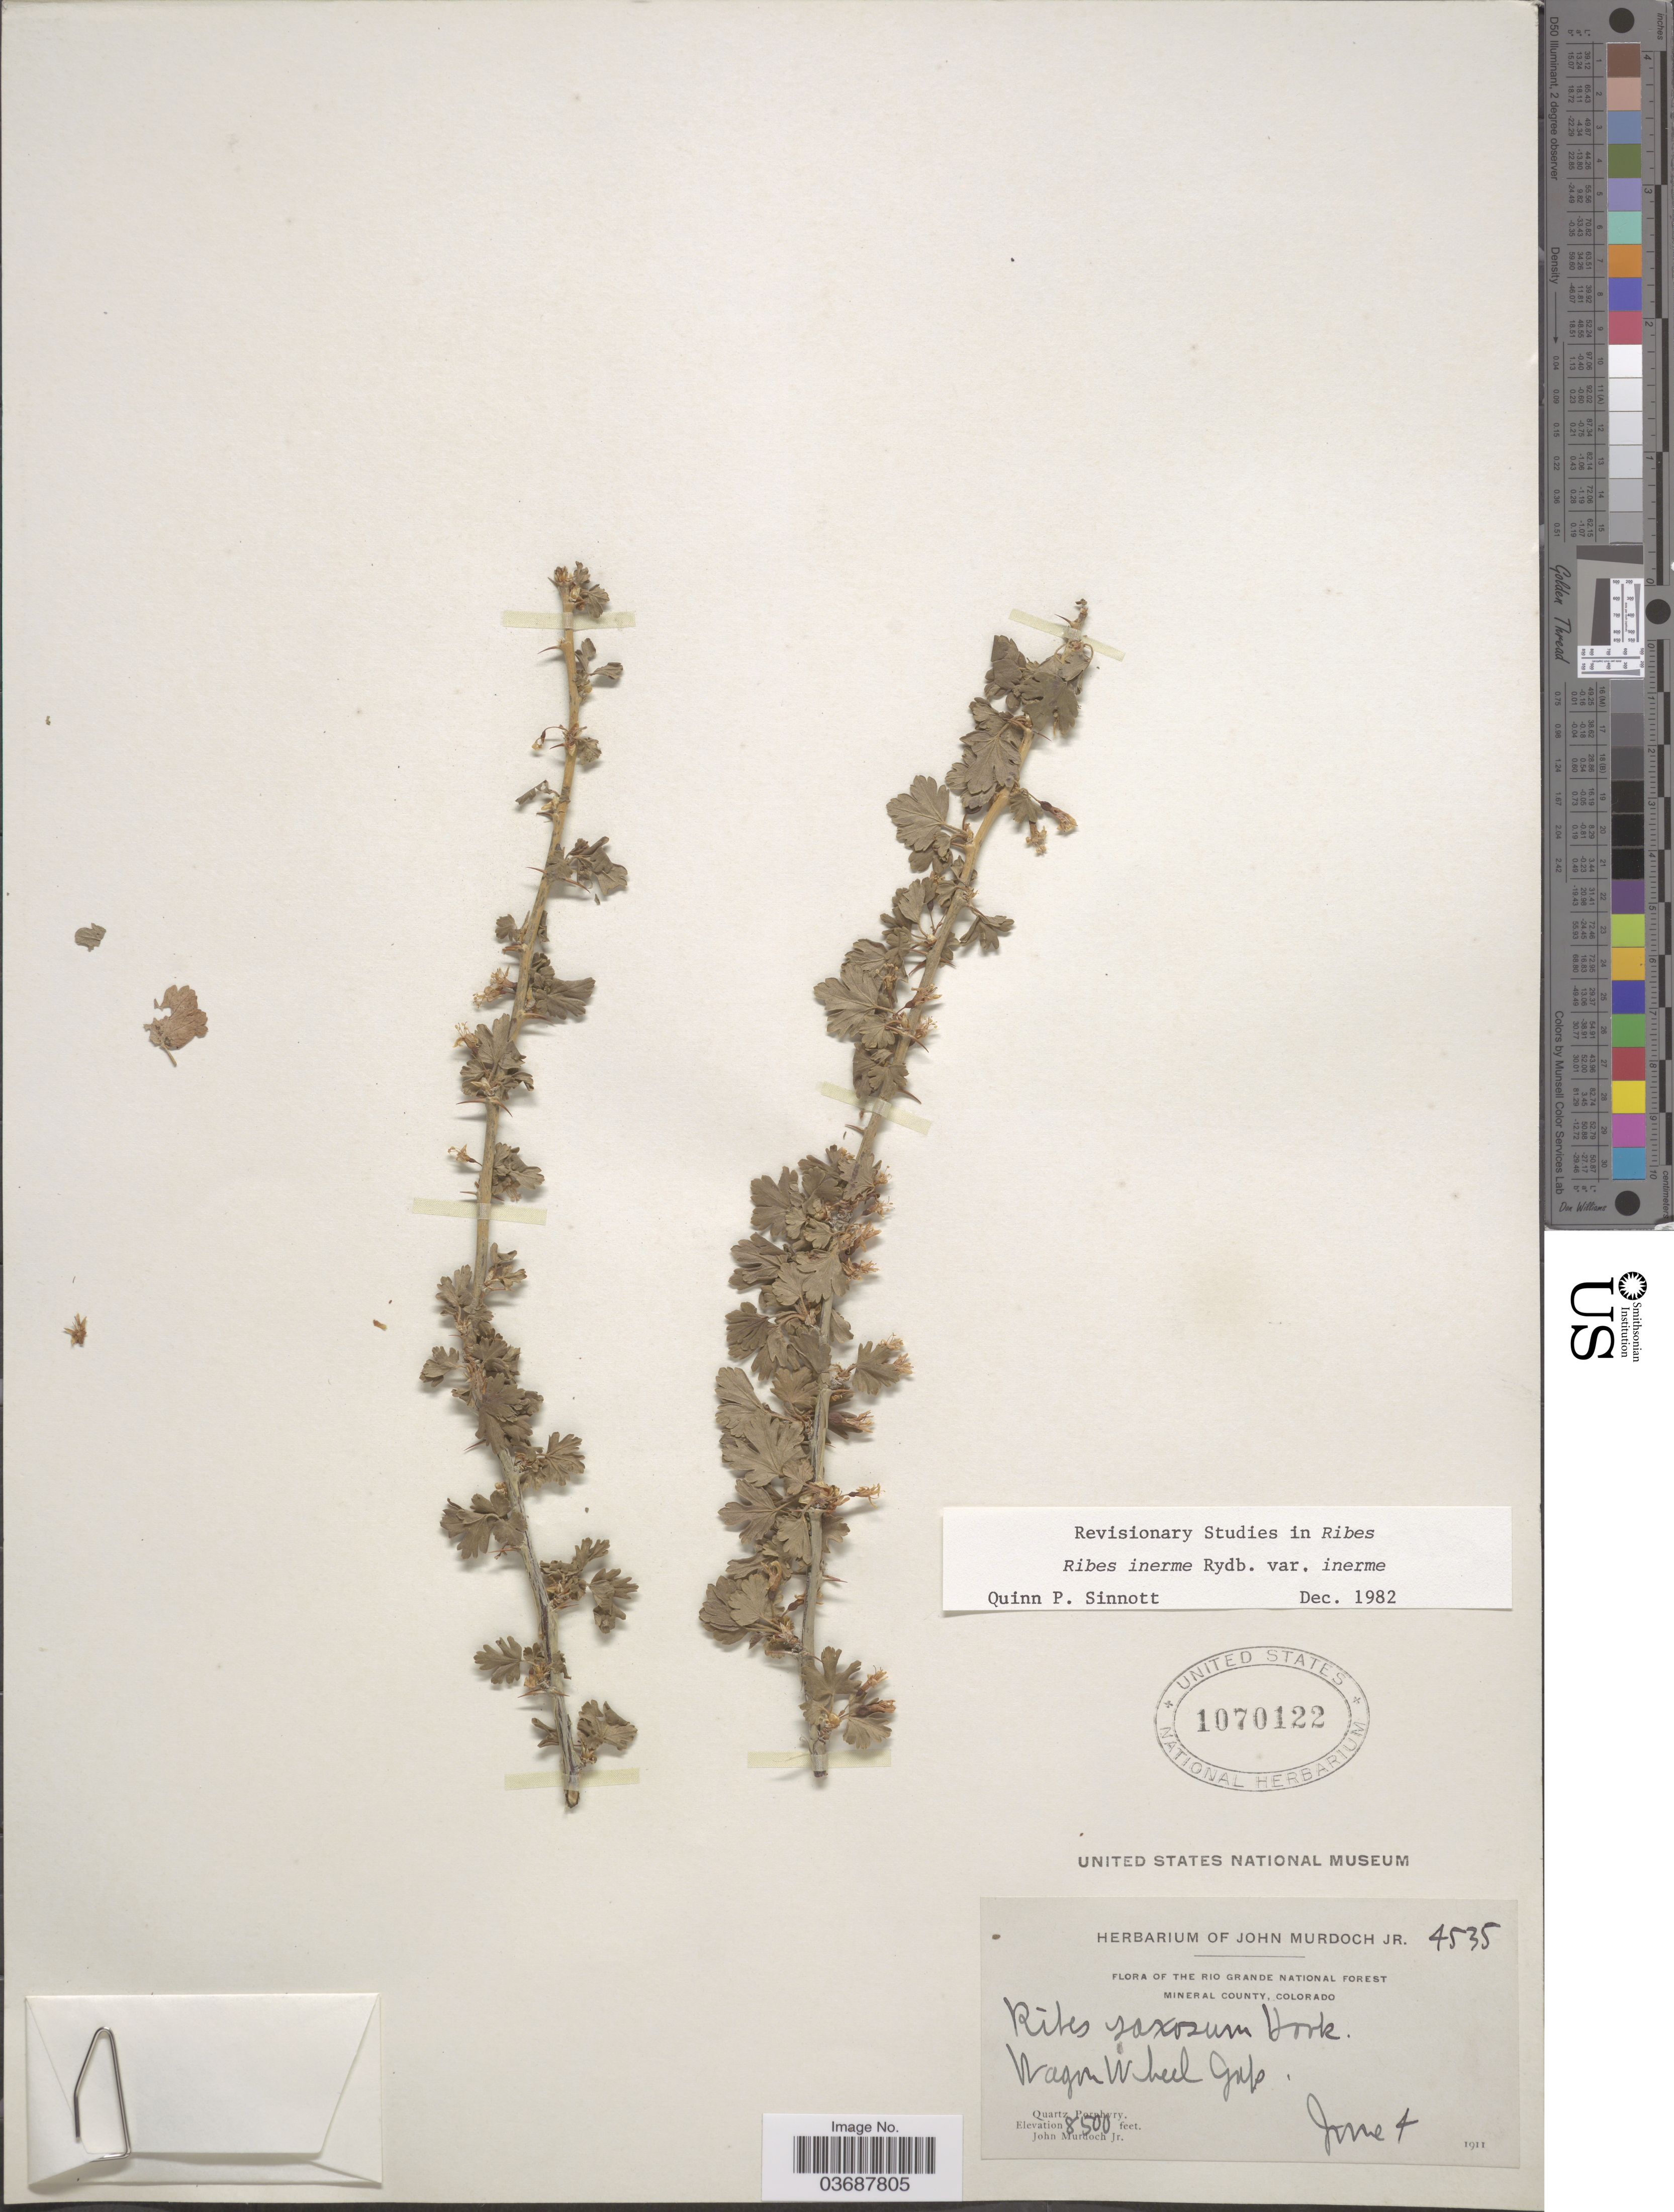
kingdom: Plantae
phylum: Tracheophyta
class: Magnoliopsida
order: Saxifragales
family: Grossulariaceae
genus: Ribes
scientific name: Ribes inerme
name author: Rydb.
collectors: J. Murdoch Jr.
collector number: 4535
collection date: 1911-06-04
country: United States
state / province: Colorado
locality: The Rio Grande National Forest. Mineral County. Wagon Wheel Gap. Quartz, Porphvry?.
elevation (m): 2591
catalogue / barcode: US 1070122